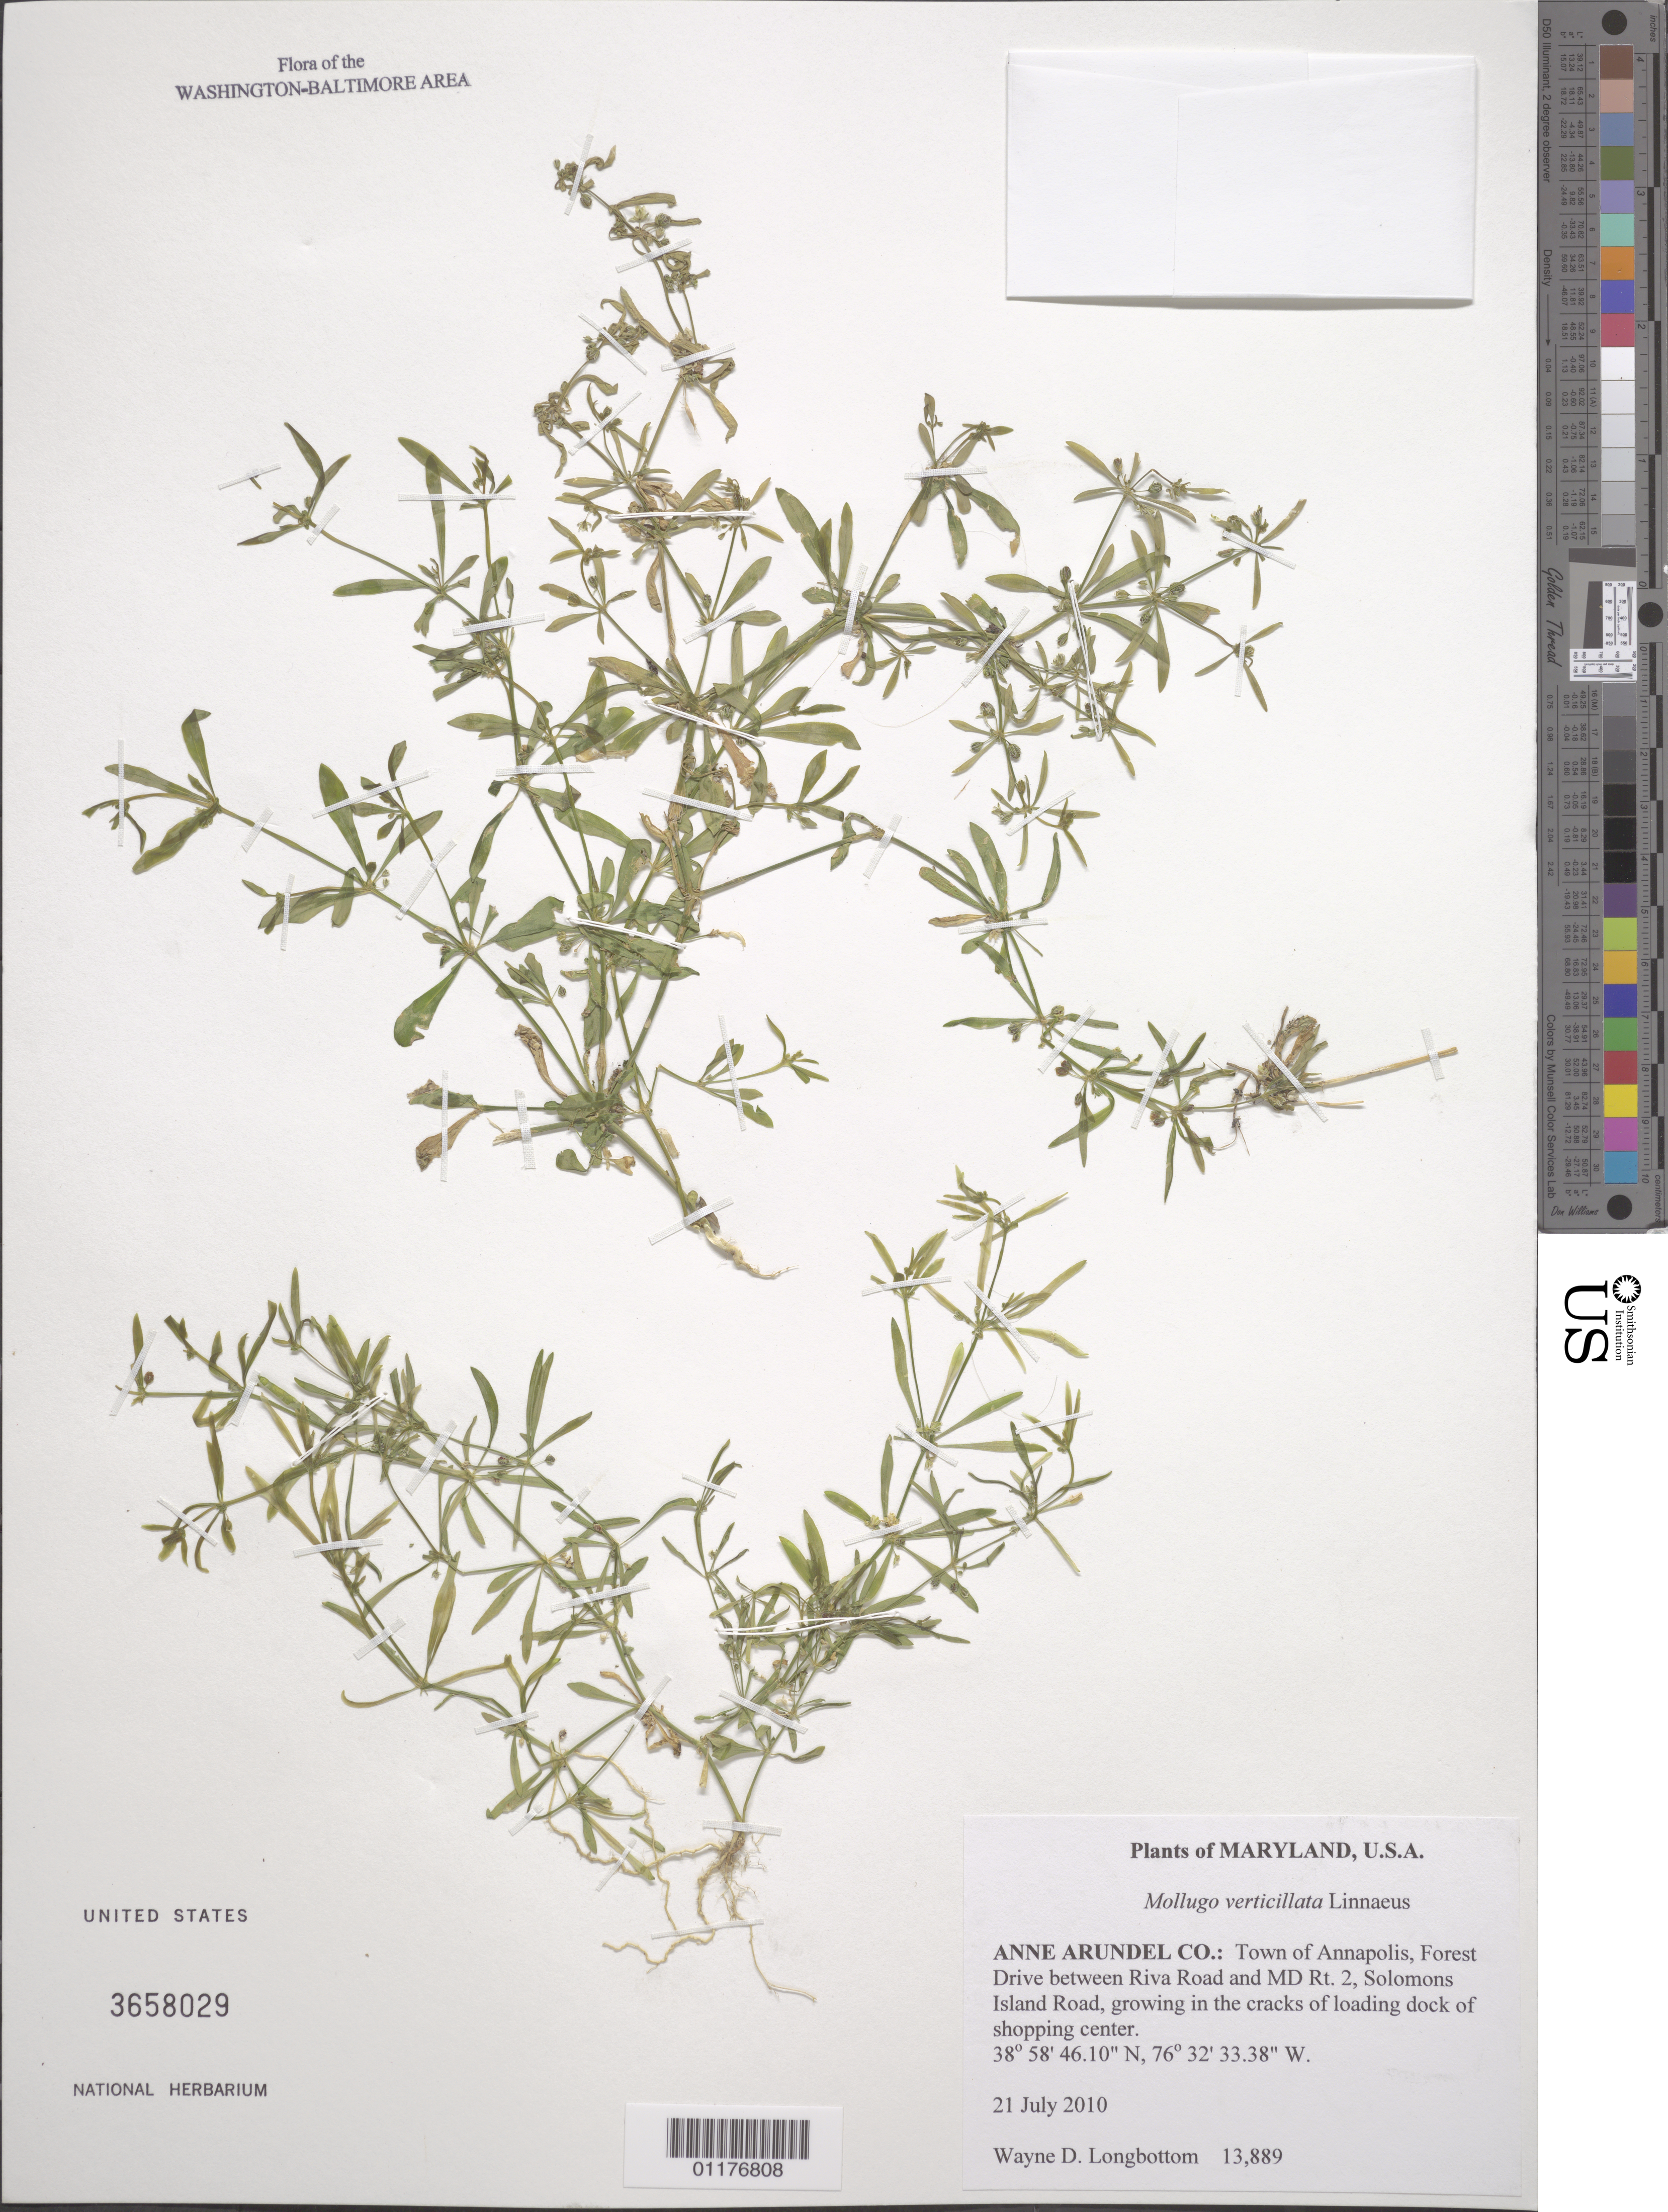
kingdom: Plantae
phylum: Tracheophyta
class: Magnoliopsida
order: Caryophyllales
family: Molluginaceae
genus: Mollugo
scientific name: Mollugo verticillata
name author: L.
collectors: D. Longbottom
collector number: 13889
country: United States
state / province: Maryland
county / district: Anne Arundel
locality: Annapolis, Forest Drive between Riva Road and MD Rt. 2, Solomons Island Road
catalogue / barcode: US 3658029